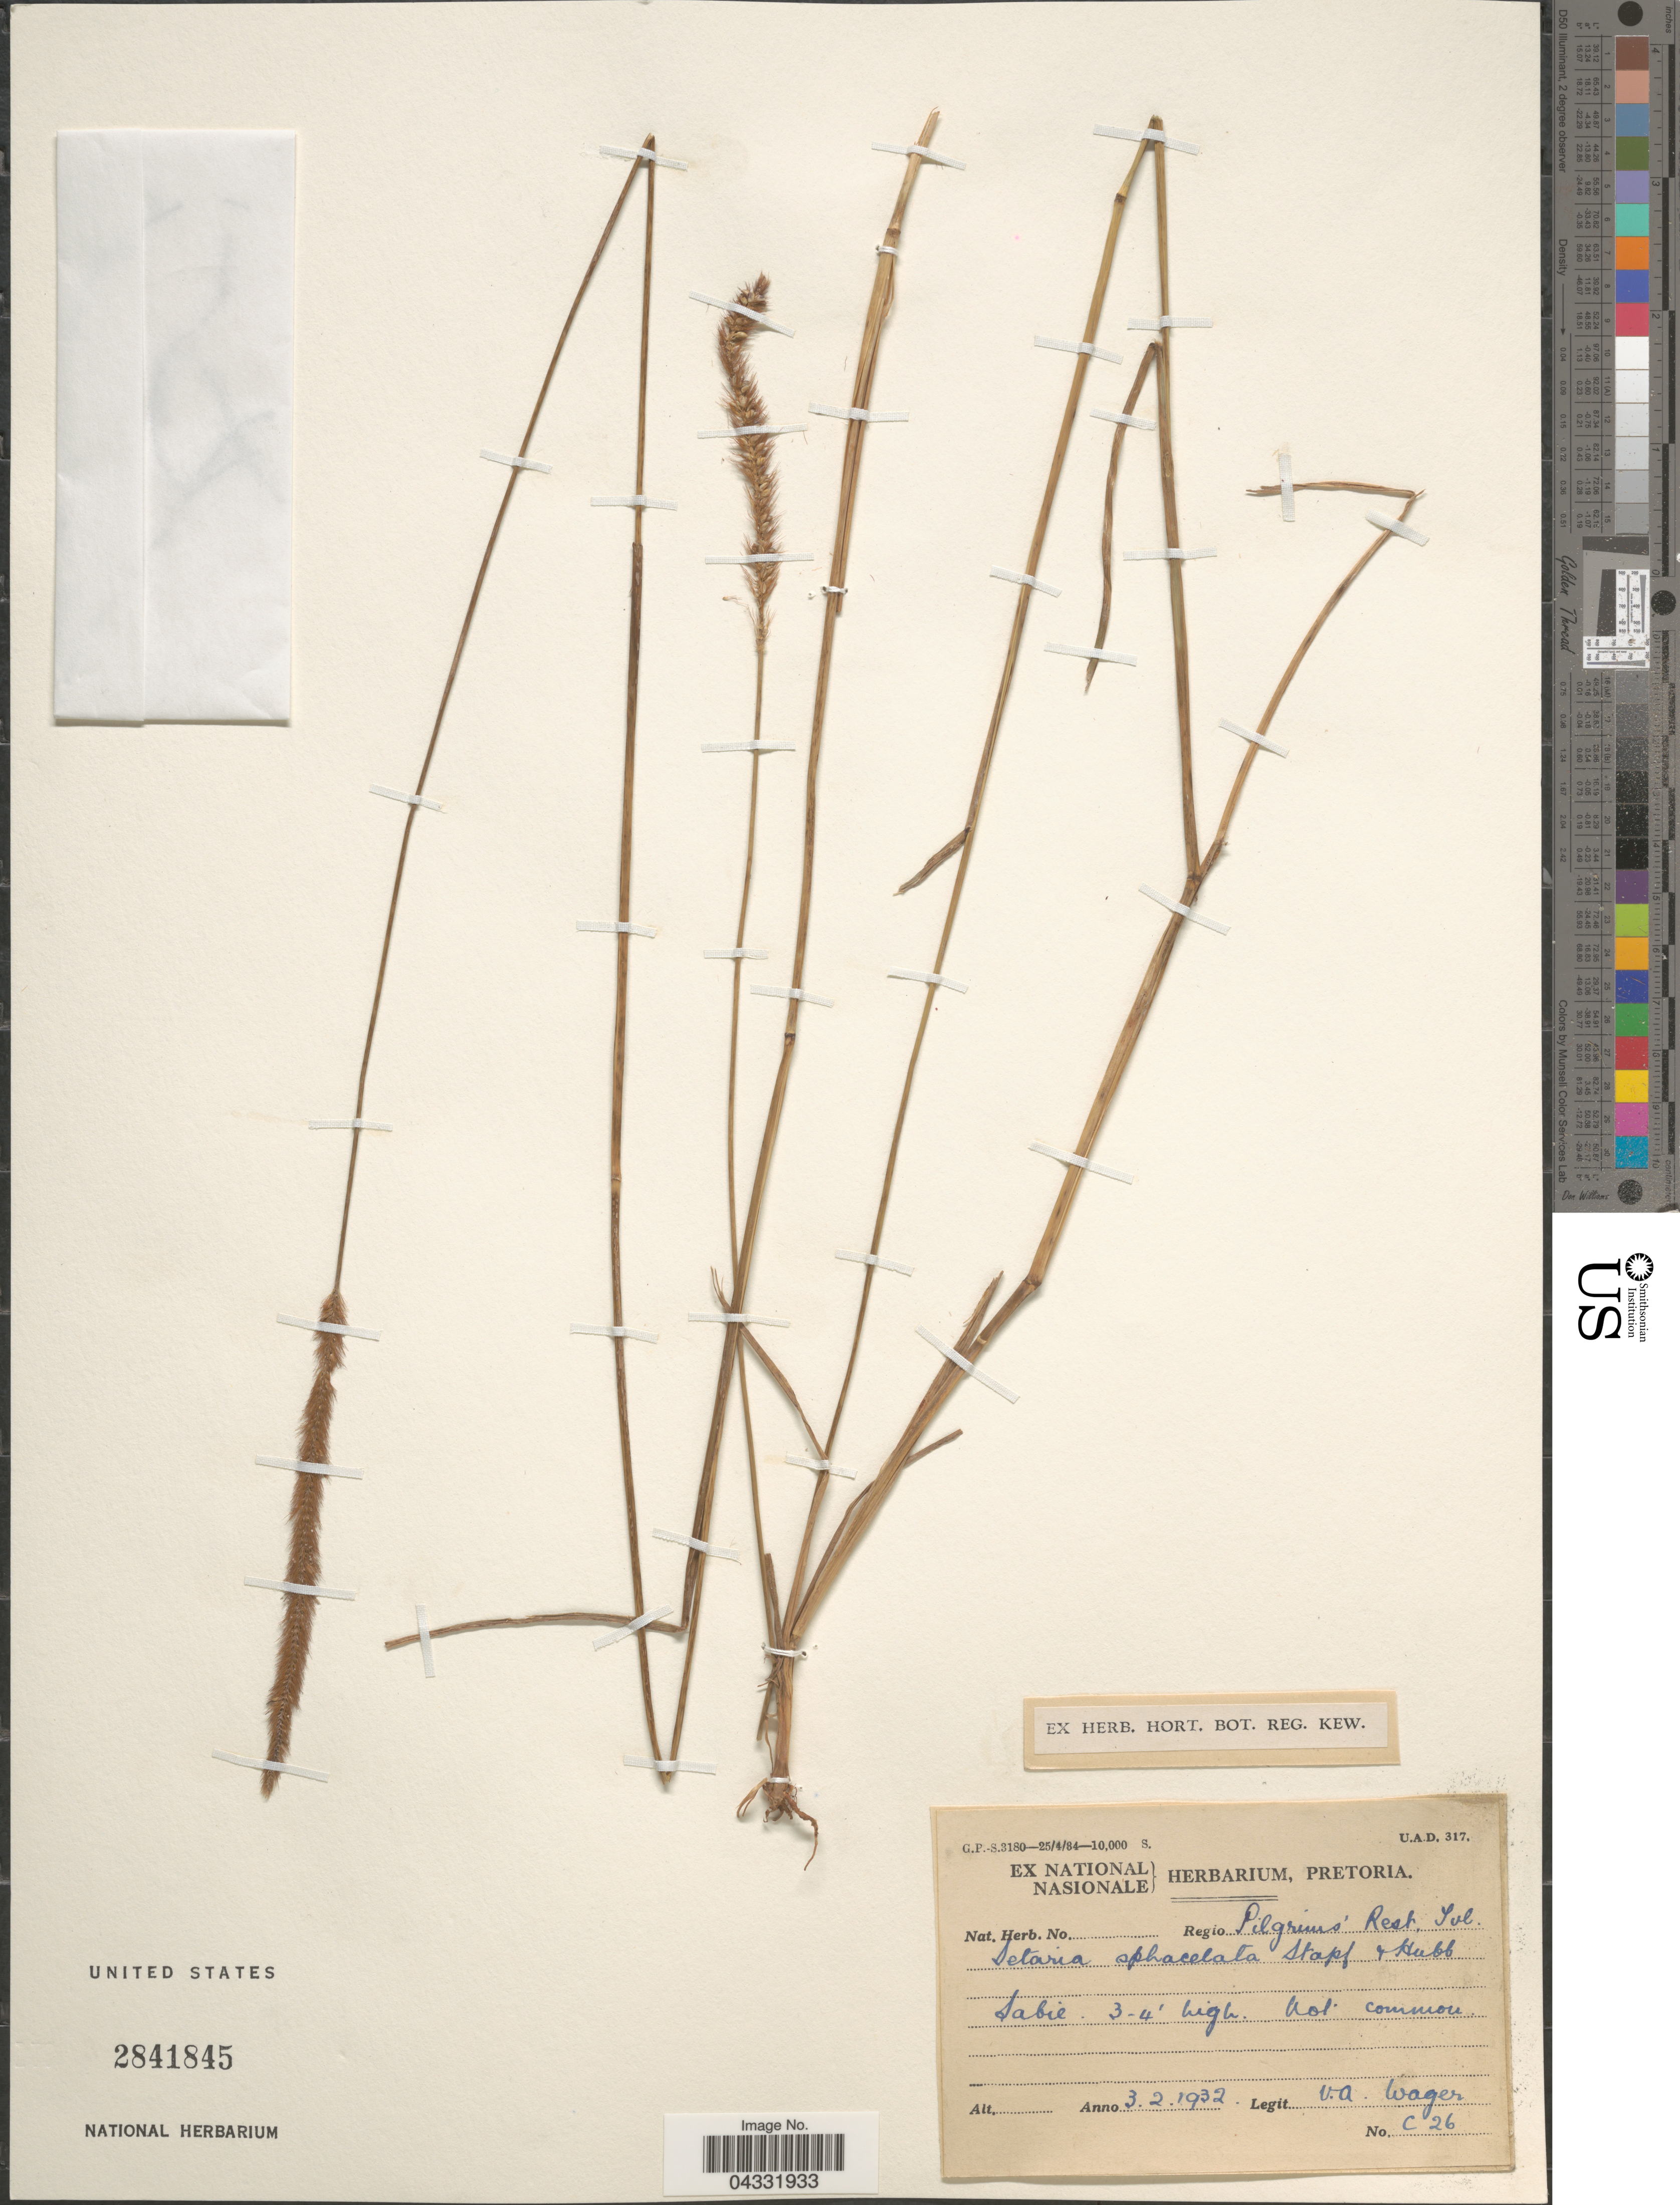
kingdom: Plantae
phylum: Tracheophyta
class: Liliopsida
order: Poales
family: Poaceae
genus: Setaria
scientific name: Setaria sphacelata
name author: (Schumach.) Stapf & Hubb. ex Moss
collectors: V. Wager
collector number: C26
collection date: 1932-02-03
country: South Africa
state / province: Mpumalanga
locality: Regio Pilgrims' Rest. Tvl. Sabie.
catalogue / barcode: US 2841845